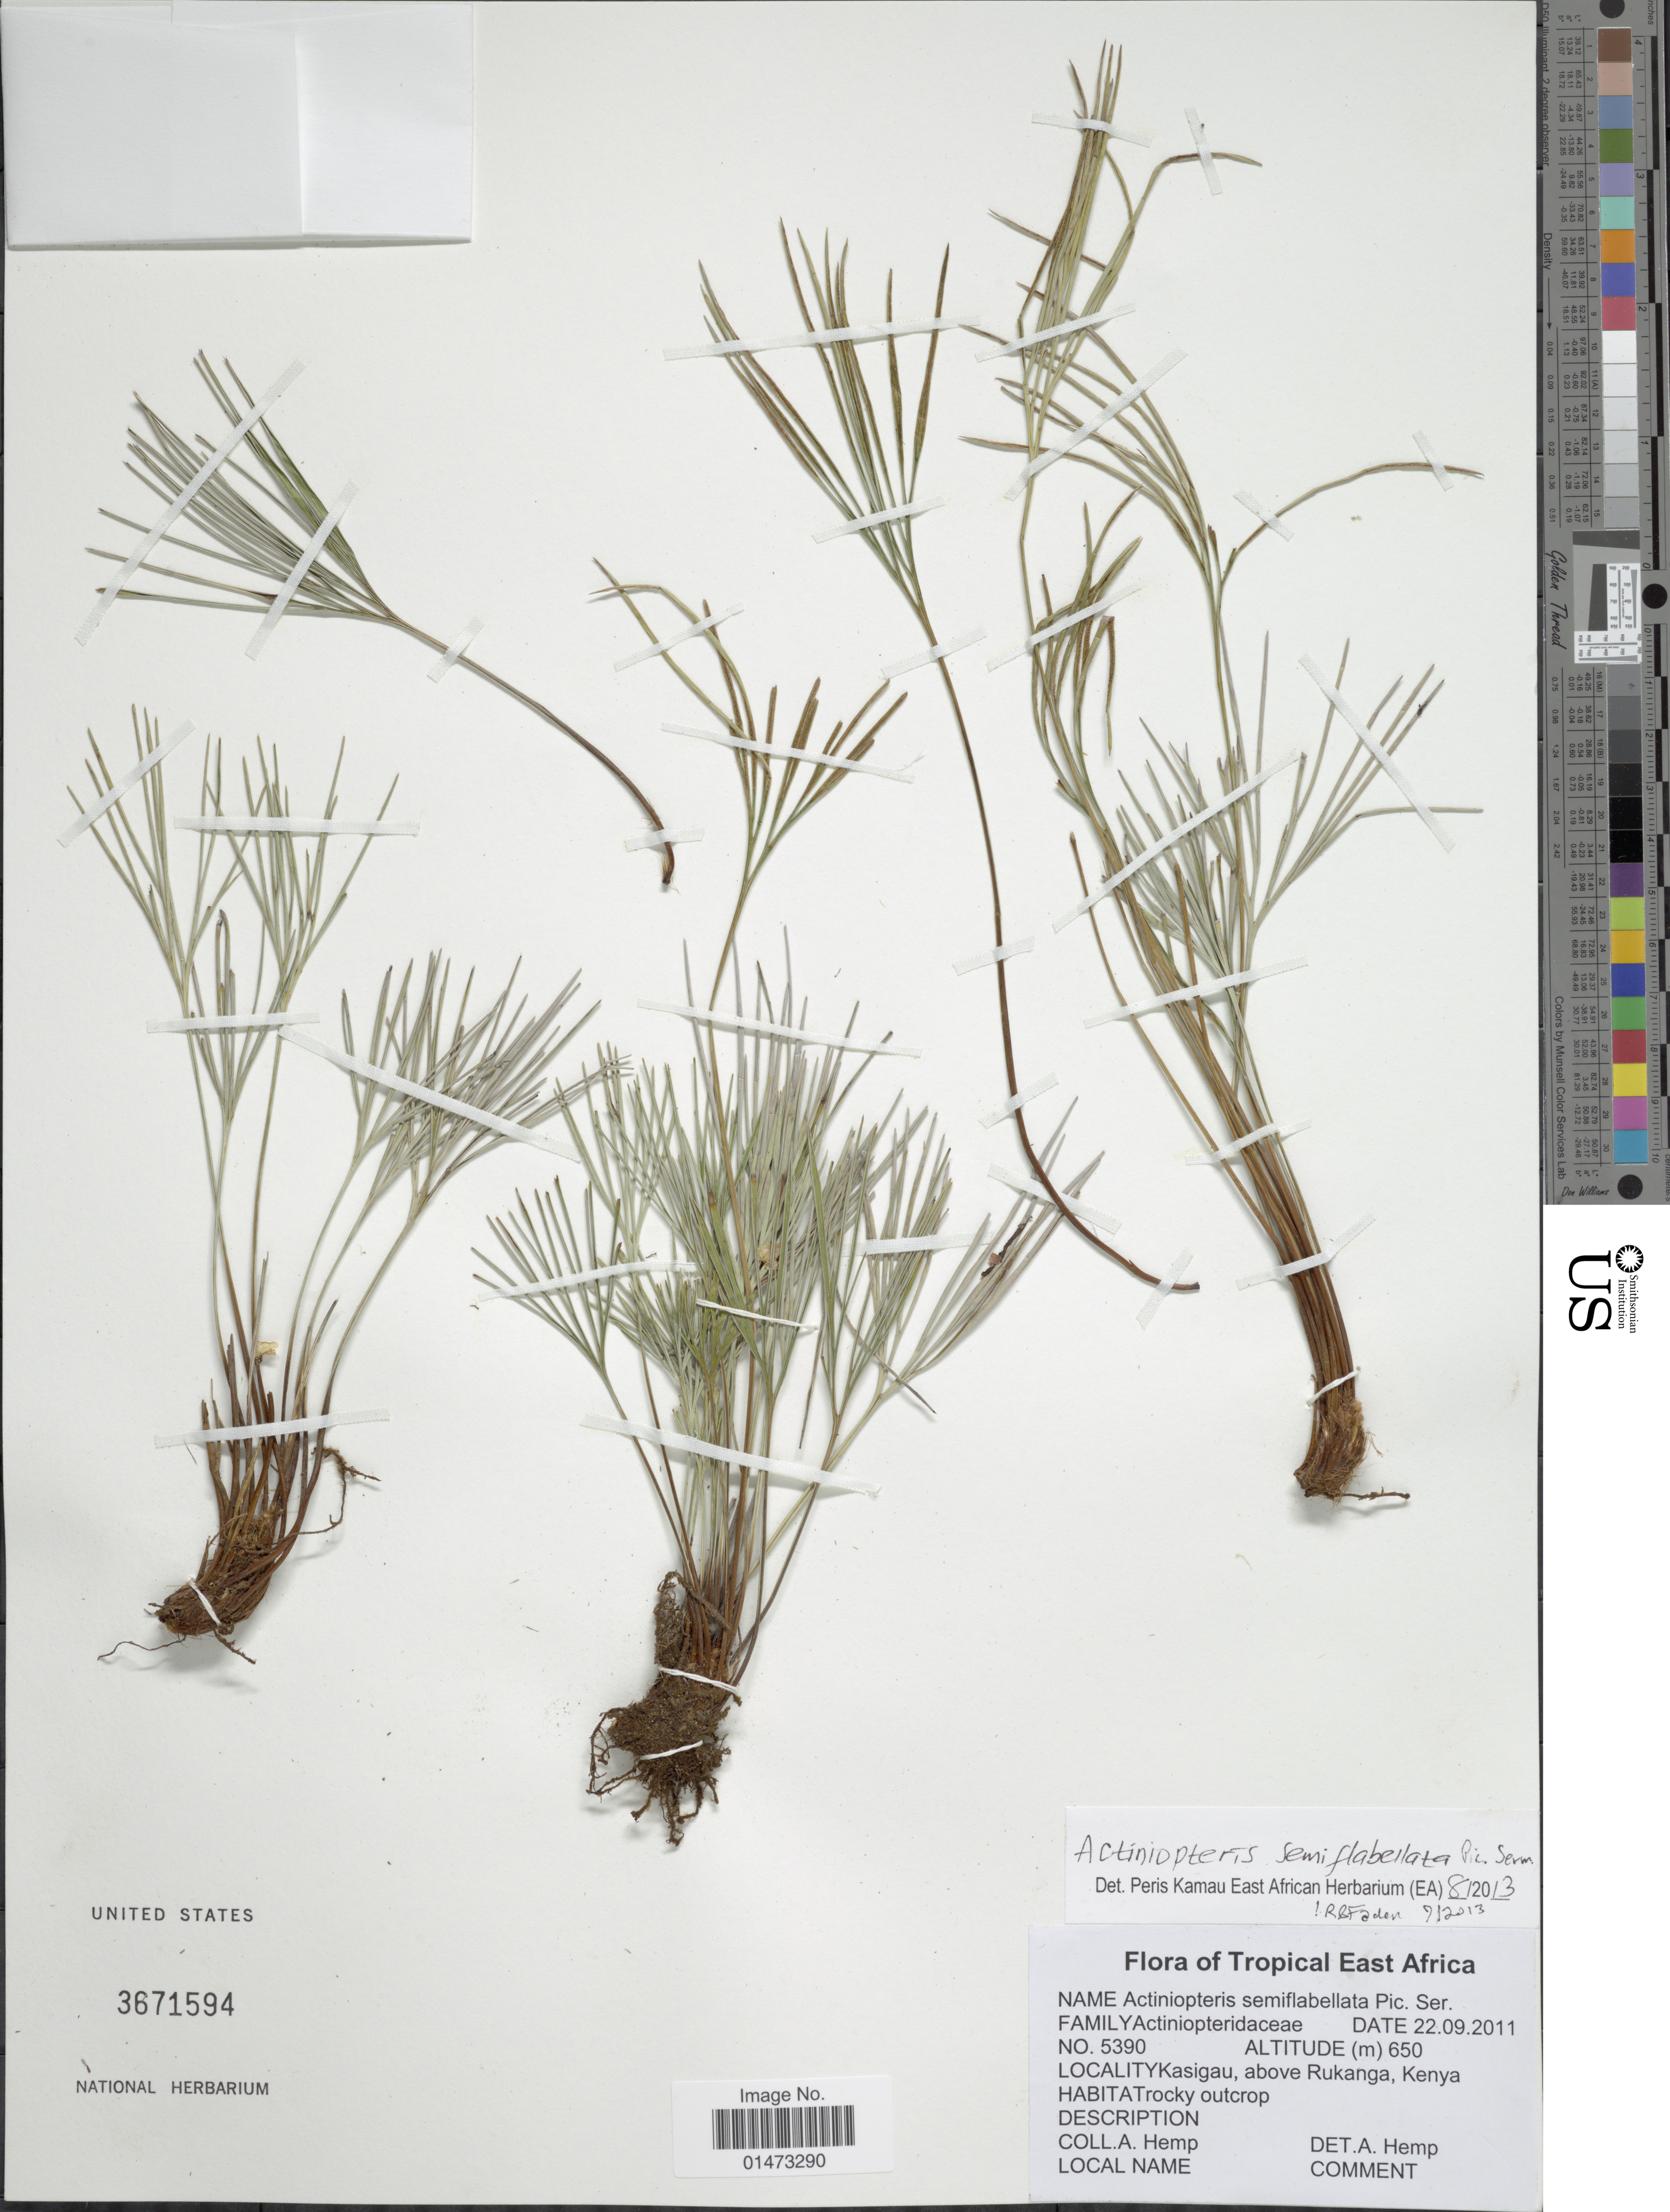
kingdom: Plantae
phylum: Tracheophyta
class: Polypodiopsida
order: Polypodiales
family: Pteridaceae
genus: Actiniopteris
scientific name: Actiniopteris semiflabellata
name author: Pic. Serm.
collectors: A. Hemp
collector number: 5390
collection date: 2011-09-22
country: Kenya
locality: Tropical East Africa, Kasigau, above Rukanga.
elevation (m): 650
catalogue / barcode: US 3671594